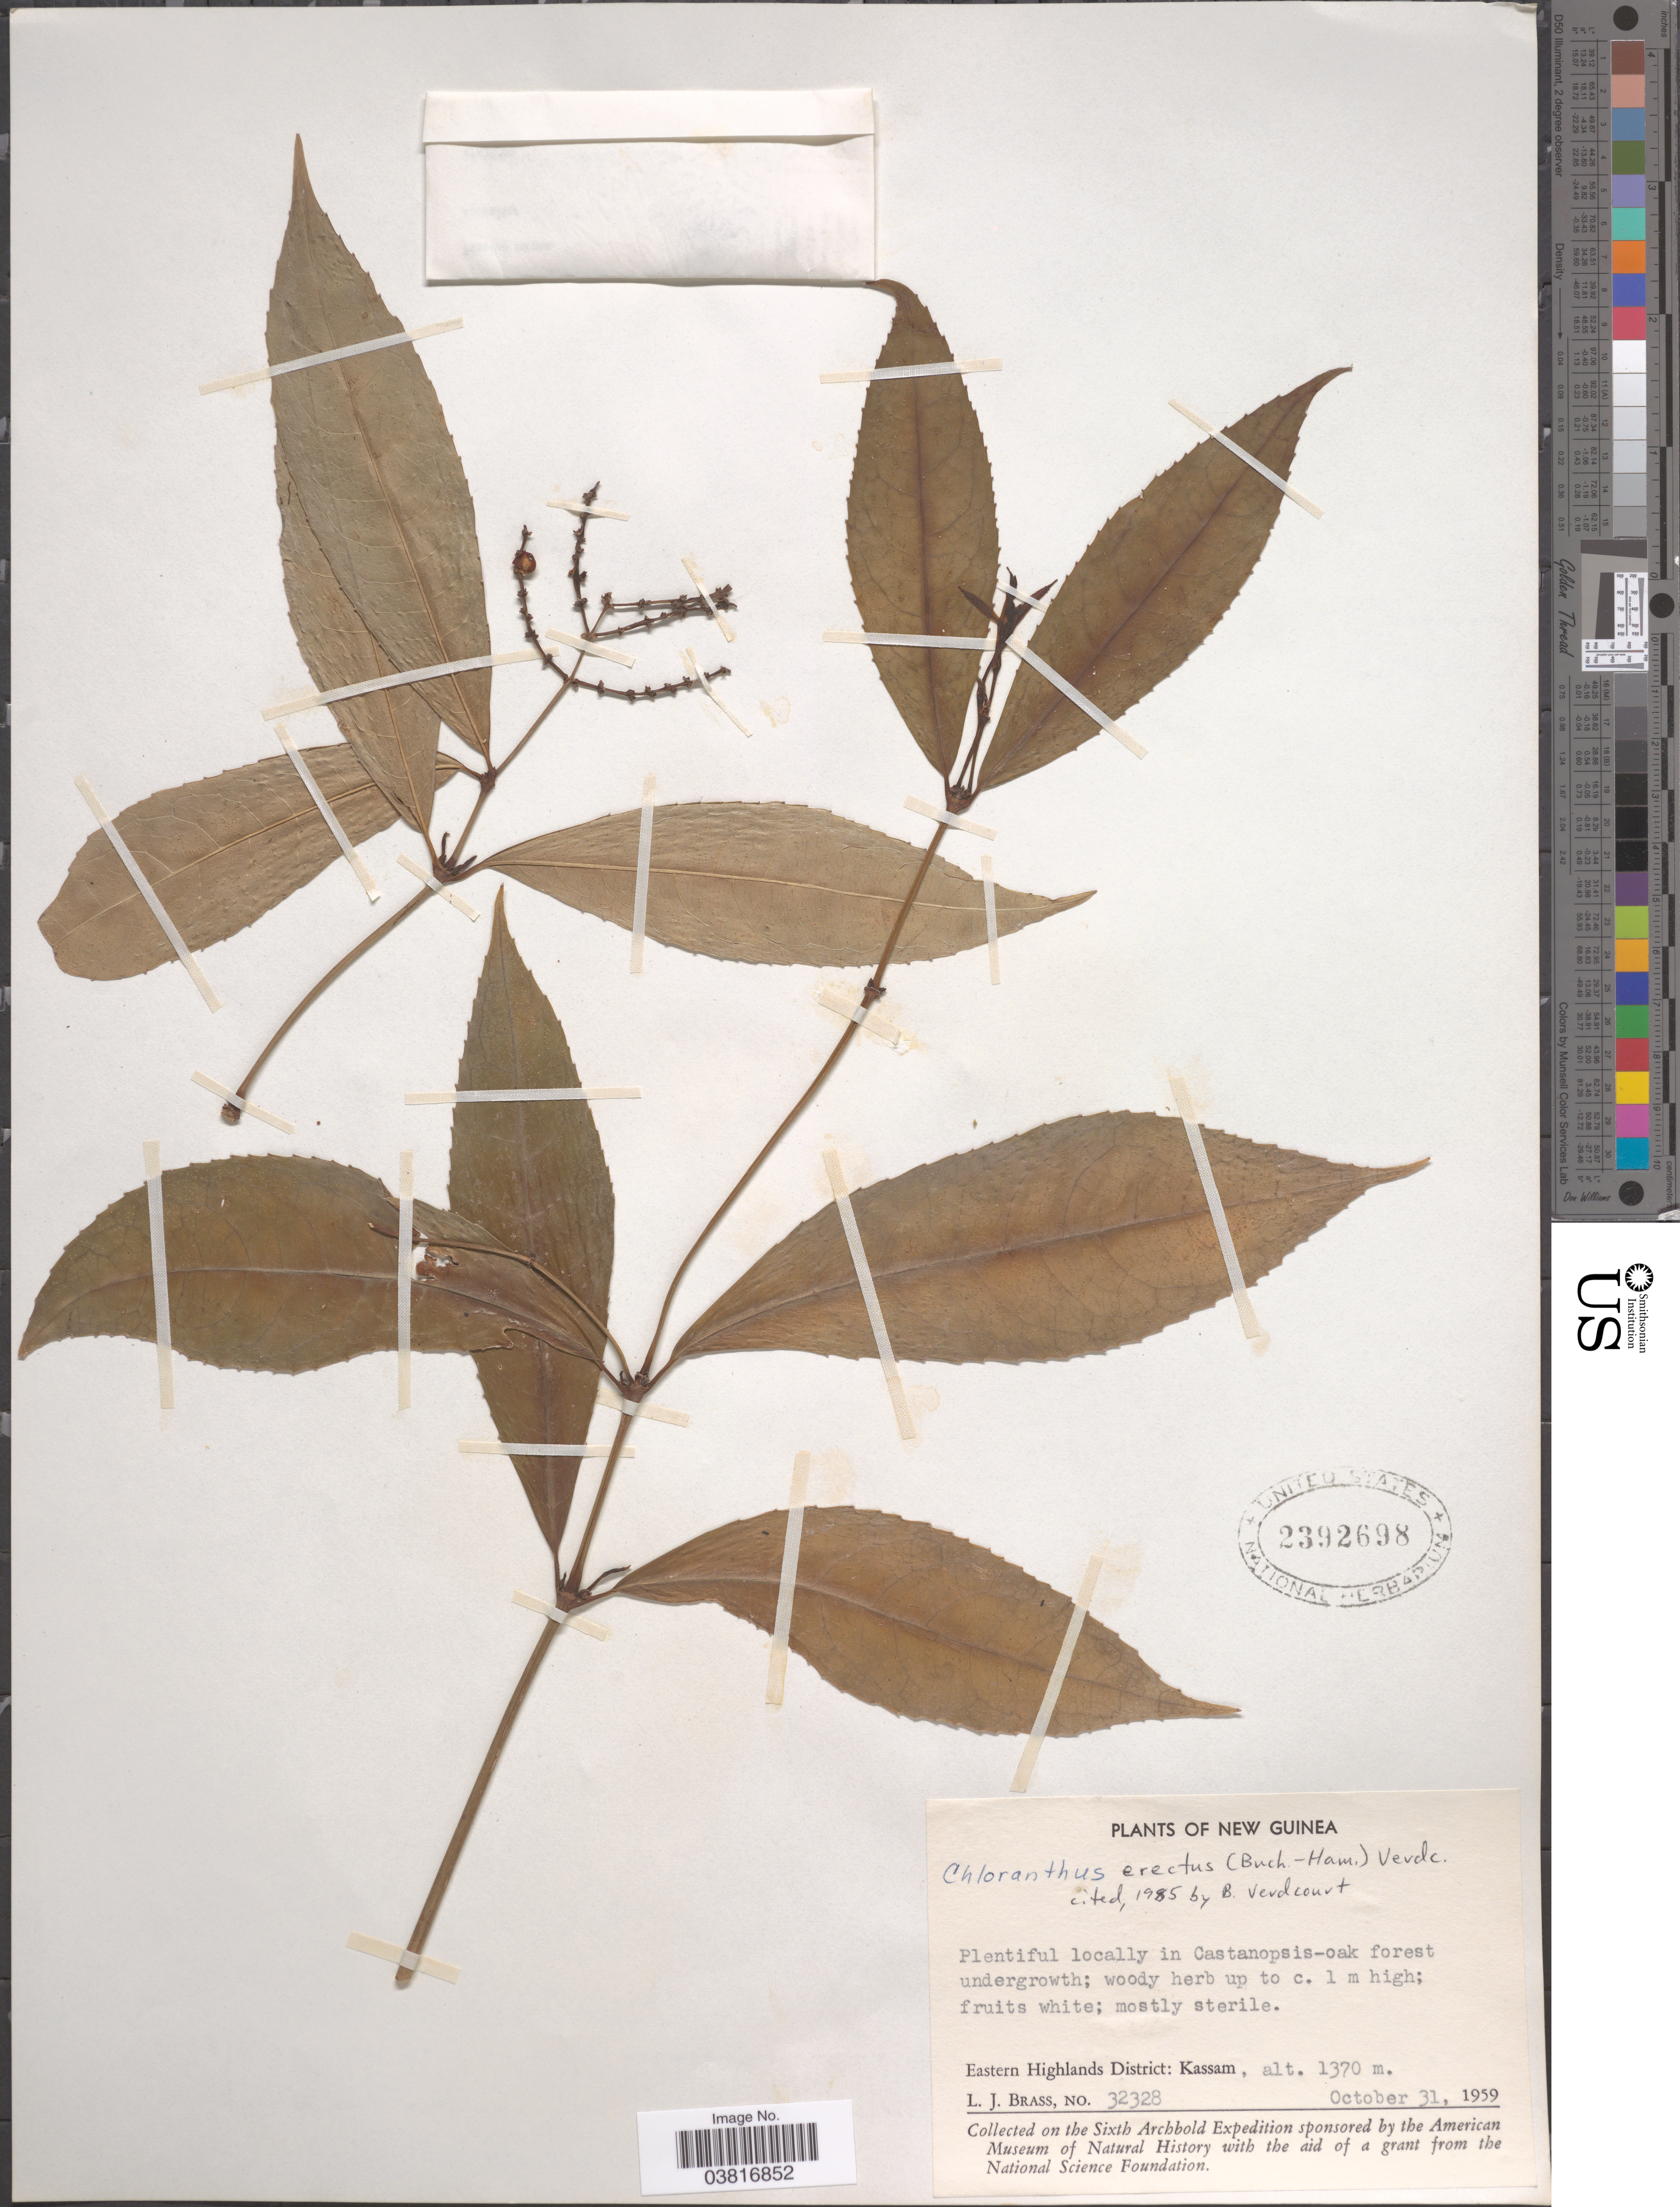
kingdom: Plantae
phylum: Tracheophyta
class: Magnoliopsida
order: Chloranthales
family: Chloranthaceae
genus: Chloranthus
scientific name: Chloranthus erectus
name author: (Buch.-Ham.) Verdc.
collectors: L. J. Brass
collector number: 32328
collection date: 1959-10-31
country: Papua New Guinea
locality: New Guinea. Eastern Highlands District: Kassam.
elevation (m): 1370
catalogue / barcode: US 2392698